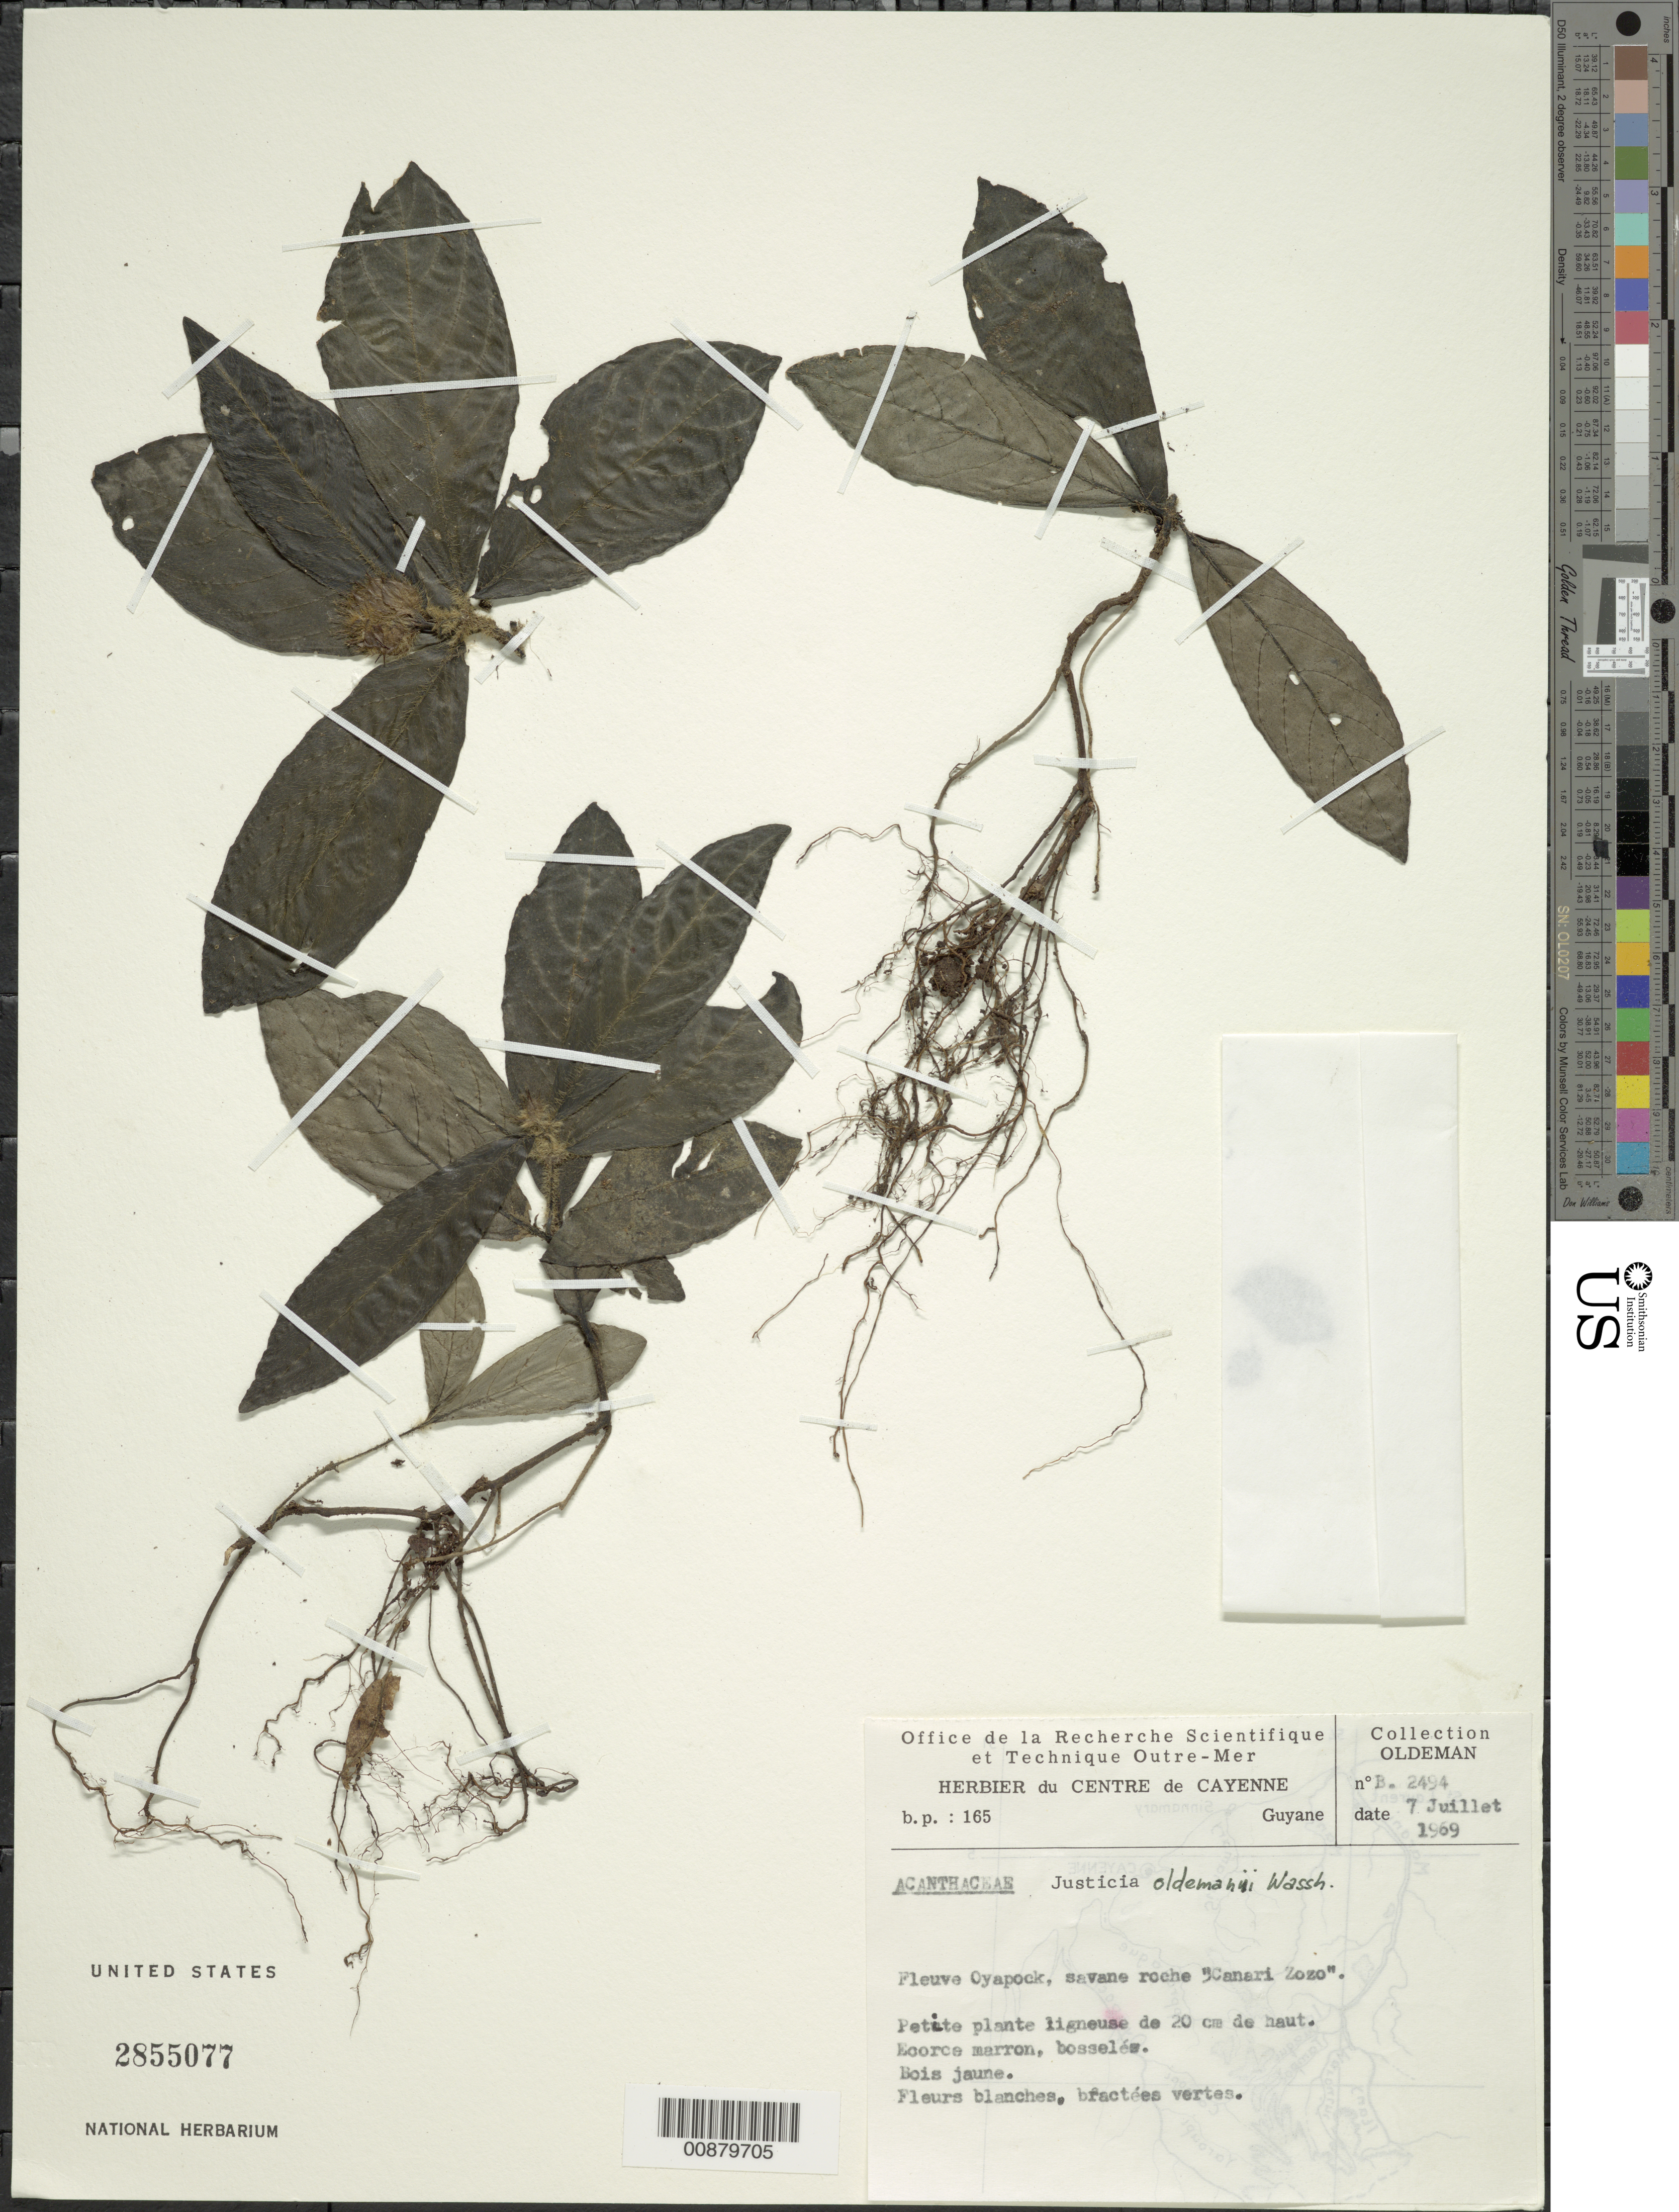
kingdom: Plantae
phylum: Tracheophyta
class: Magnoliopsida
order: Lamiales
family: Acanthaceae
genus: Justicia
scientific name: Justicia oldemanii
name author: Wassh.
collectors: R. Oldeman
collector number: B 2494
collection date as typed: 7-Jul-69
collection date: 1969-07-07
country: French Guiana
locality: Fleuve Oyapock, savane roche "Canari Zozo"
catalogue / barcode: US 2855077